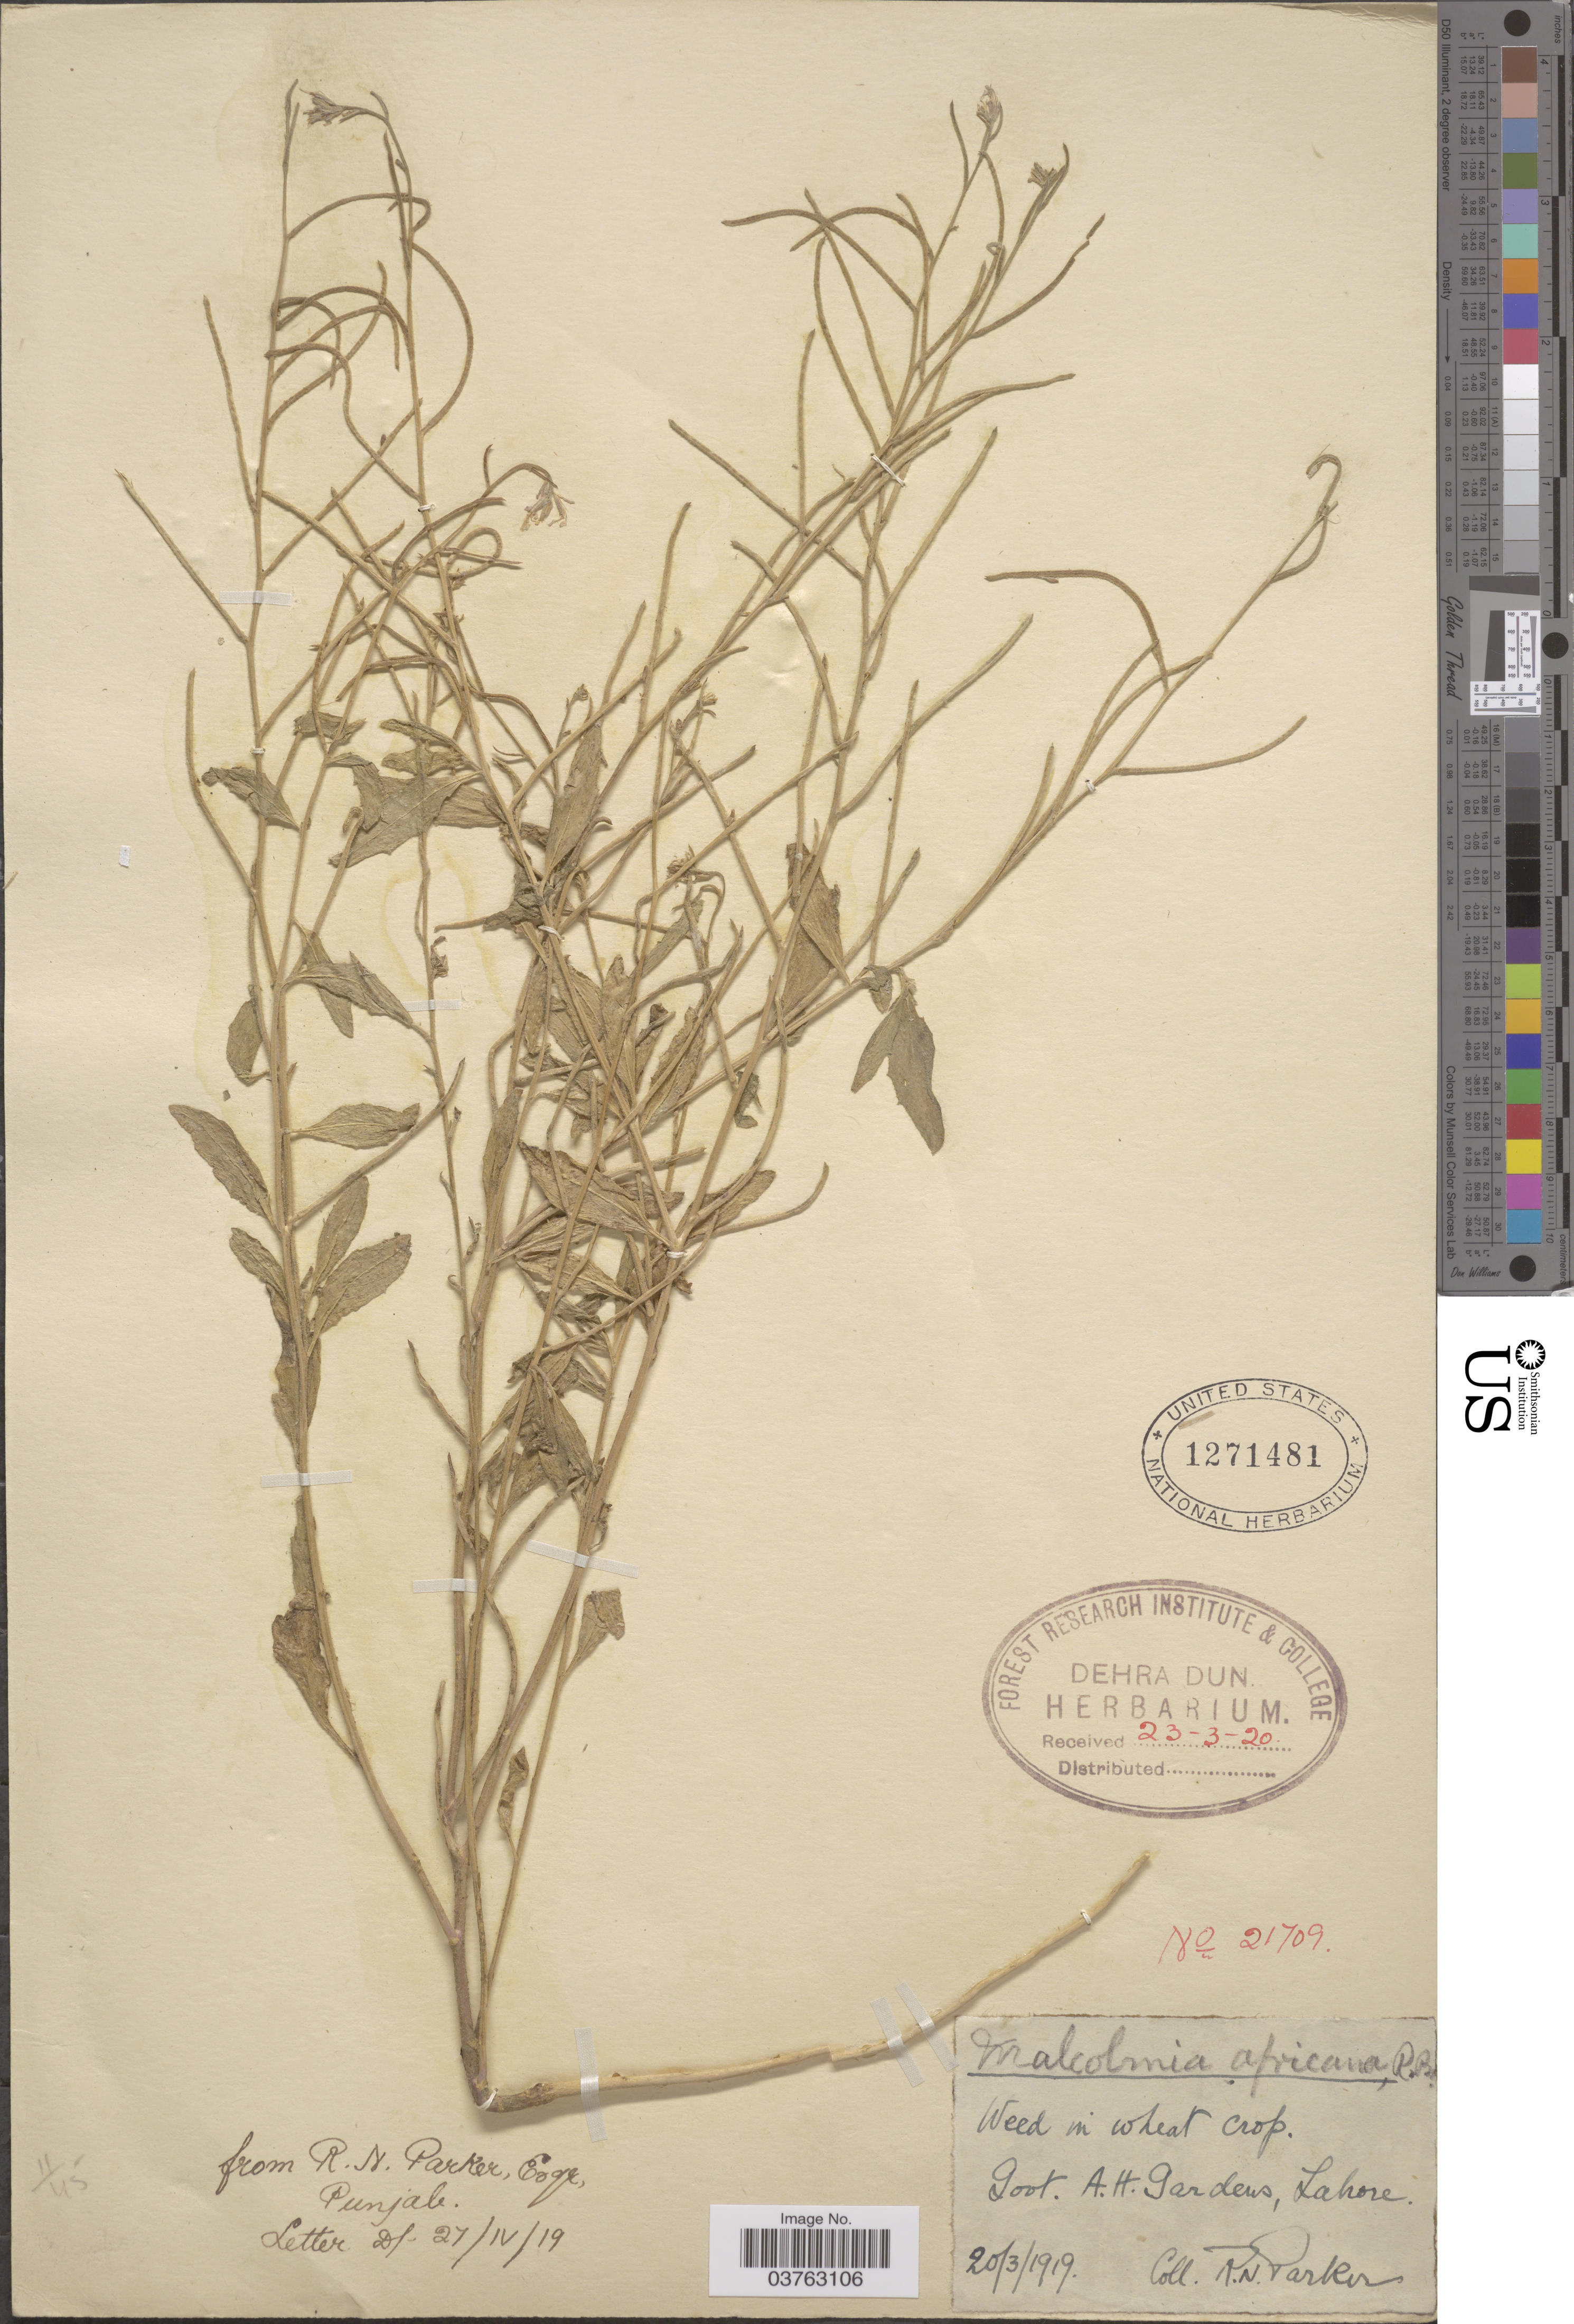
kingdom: Plantae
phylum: Tracheophyta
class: Magnoliopsida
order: Brassicales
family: Brassicaceae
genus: Malcolmia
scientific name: Malcolmia africana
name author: (L.) W.T. Aiton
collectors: R. N. Parker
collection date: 1919-03-20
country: India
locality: Govt. A.H. Gardens, Lahore.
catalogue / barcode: US 1271481